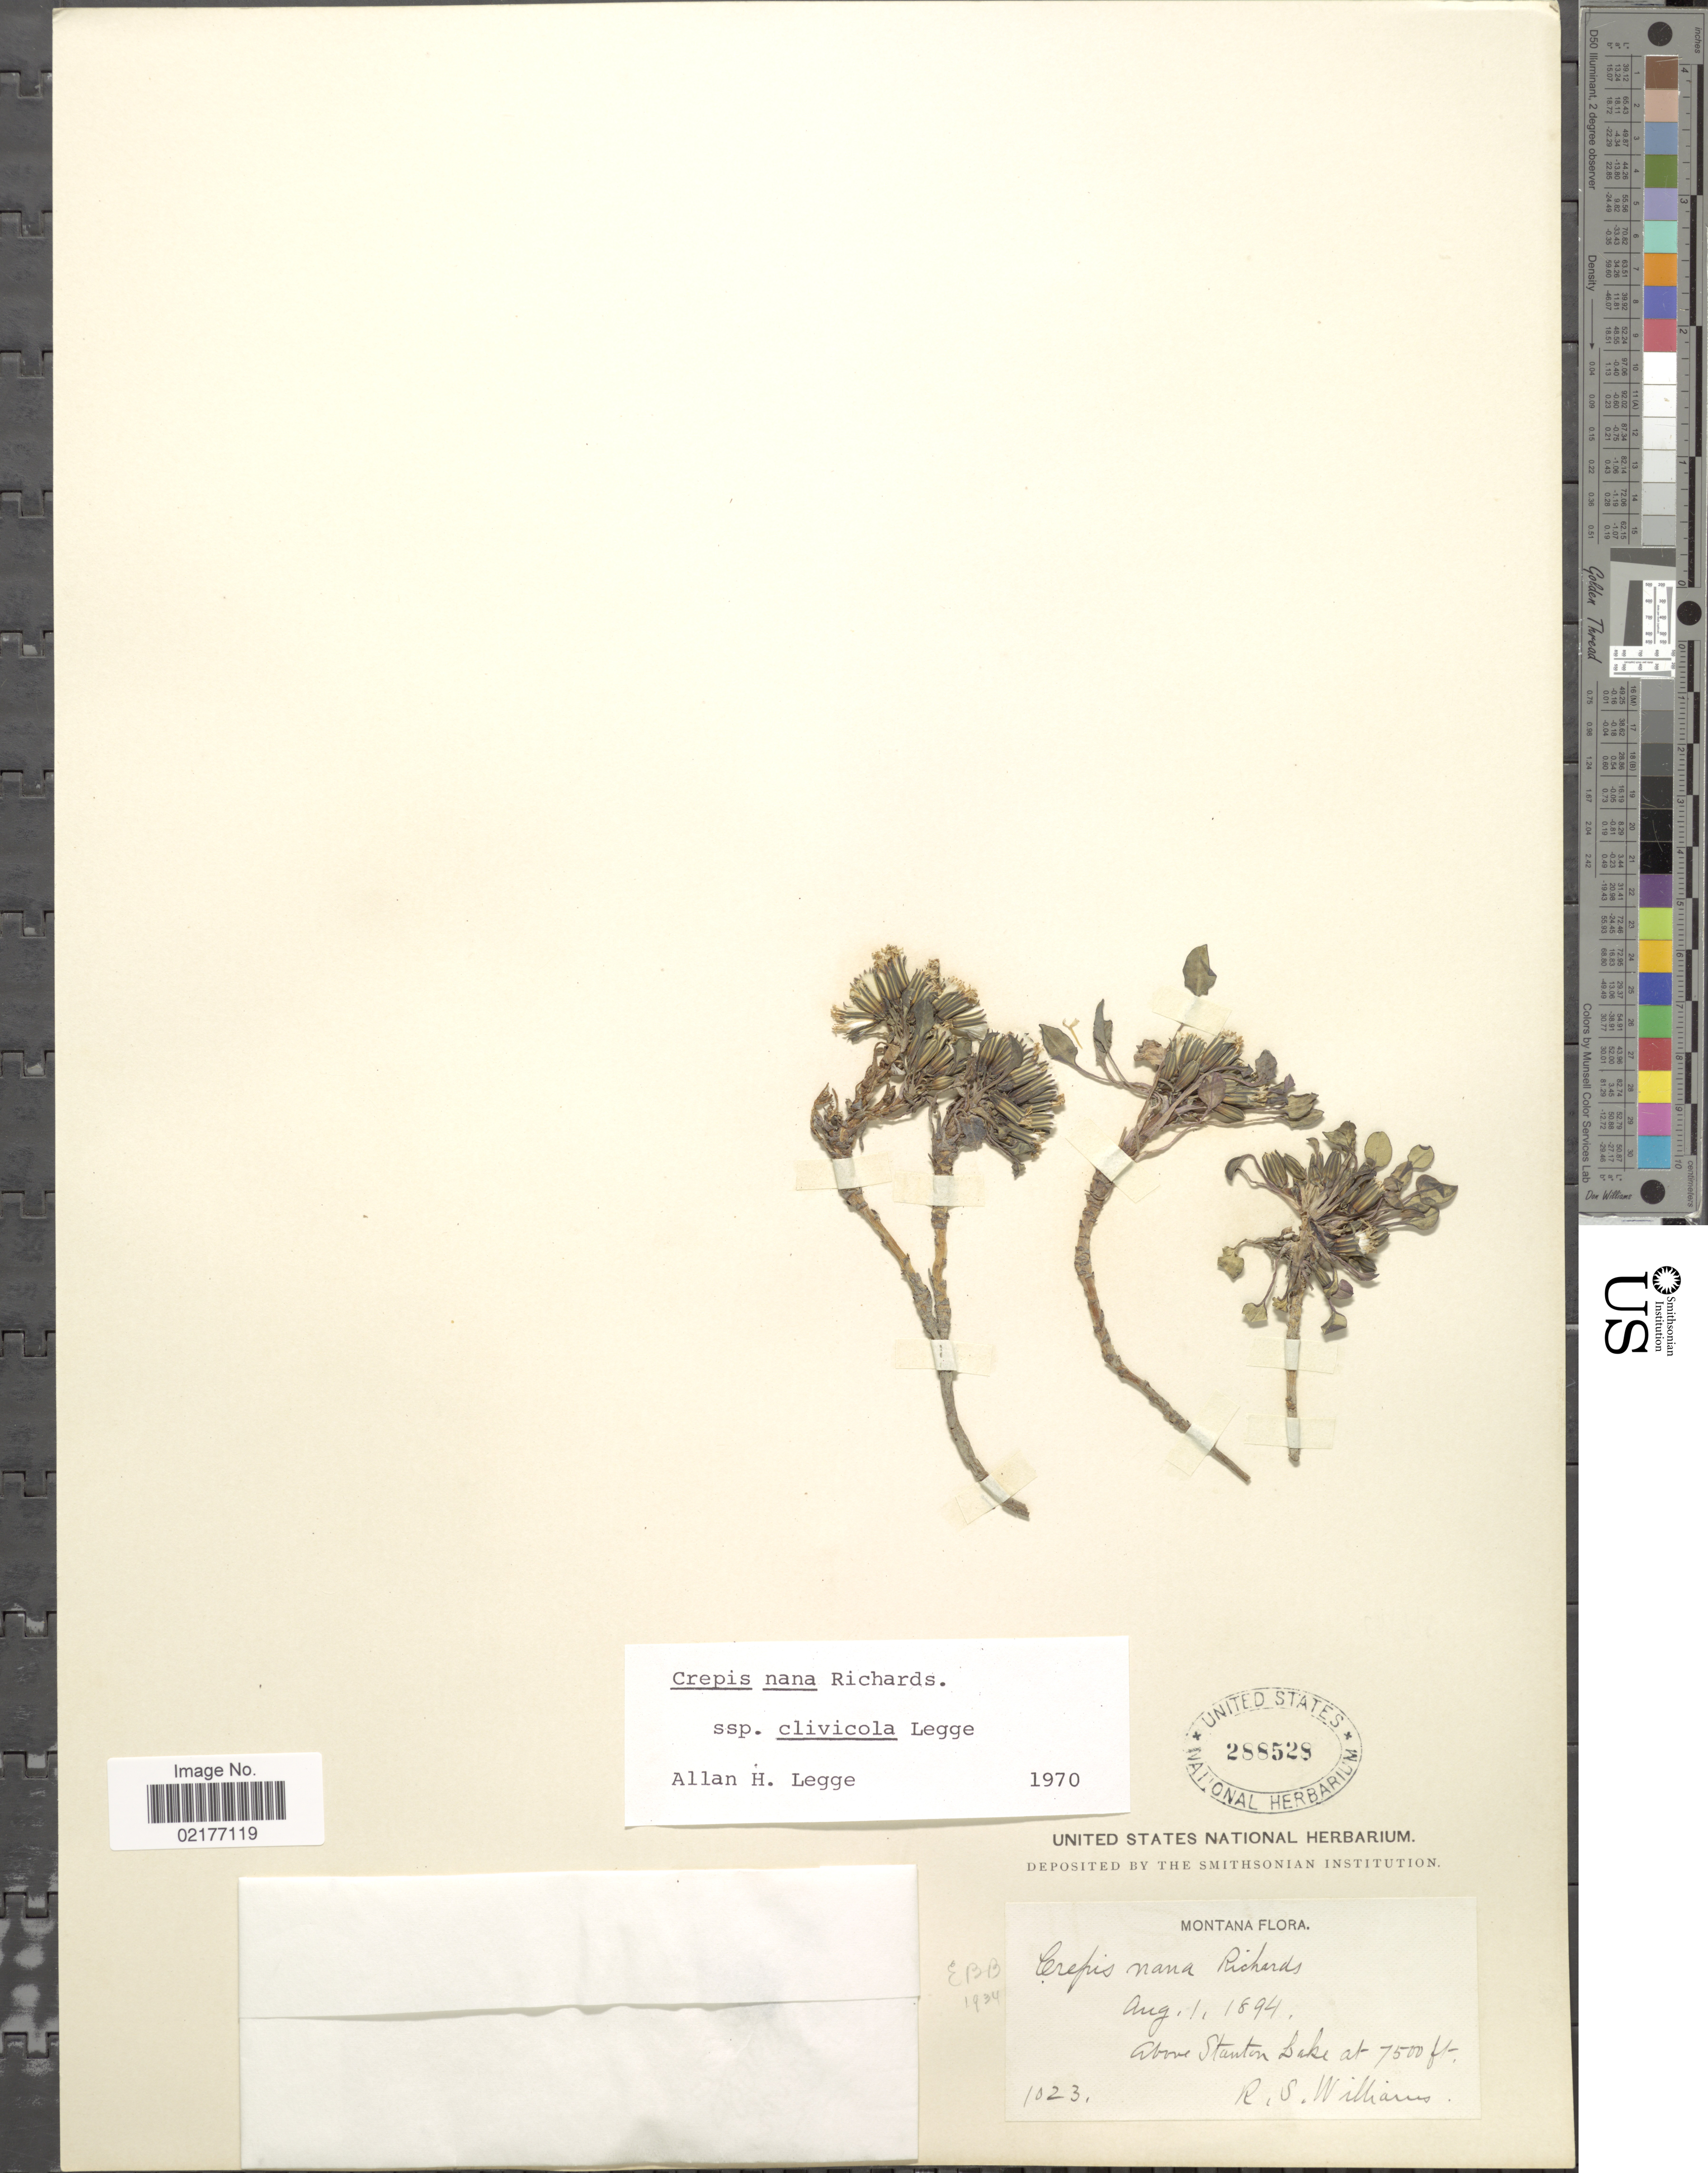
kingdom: Plantae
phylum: Tracheophyta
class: Magnoliopsida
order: Asterales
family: Asteraceae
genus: Askellia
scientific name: Askellia pygmaea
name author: (Ledeb.) Sennikov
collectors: R. S. Williams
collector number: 1023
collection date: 1894-08-01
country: United States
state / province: Montana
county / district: Flathead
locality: Above Stanton Lake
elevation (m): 2286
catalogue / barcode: US 288528